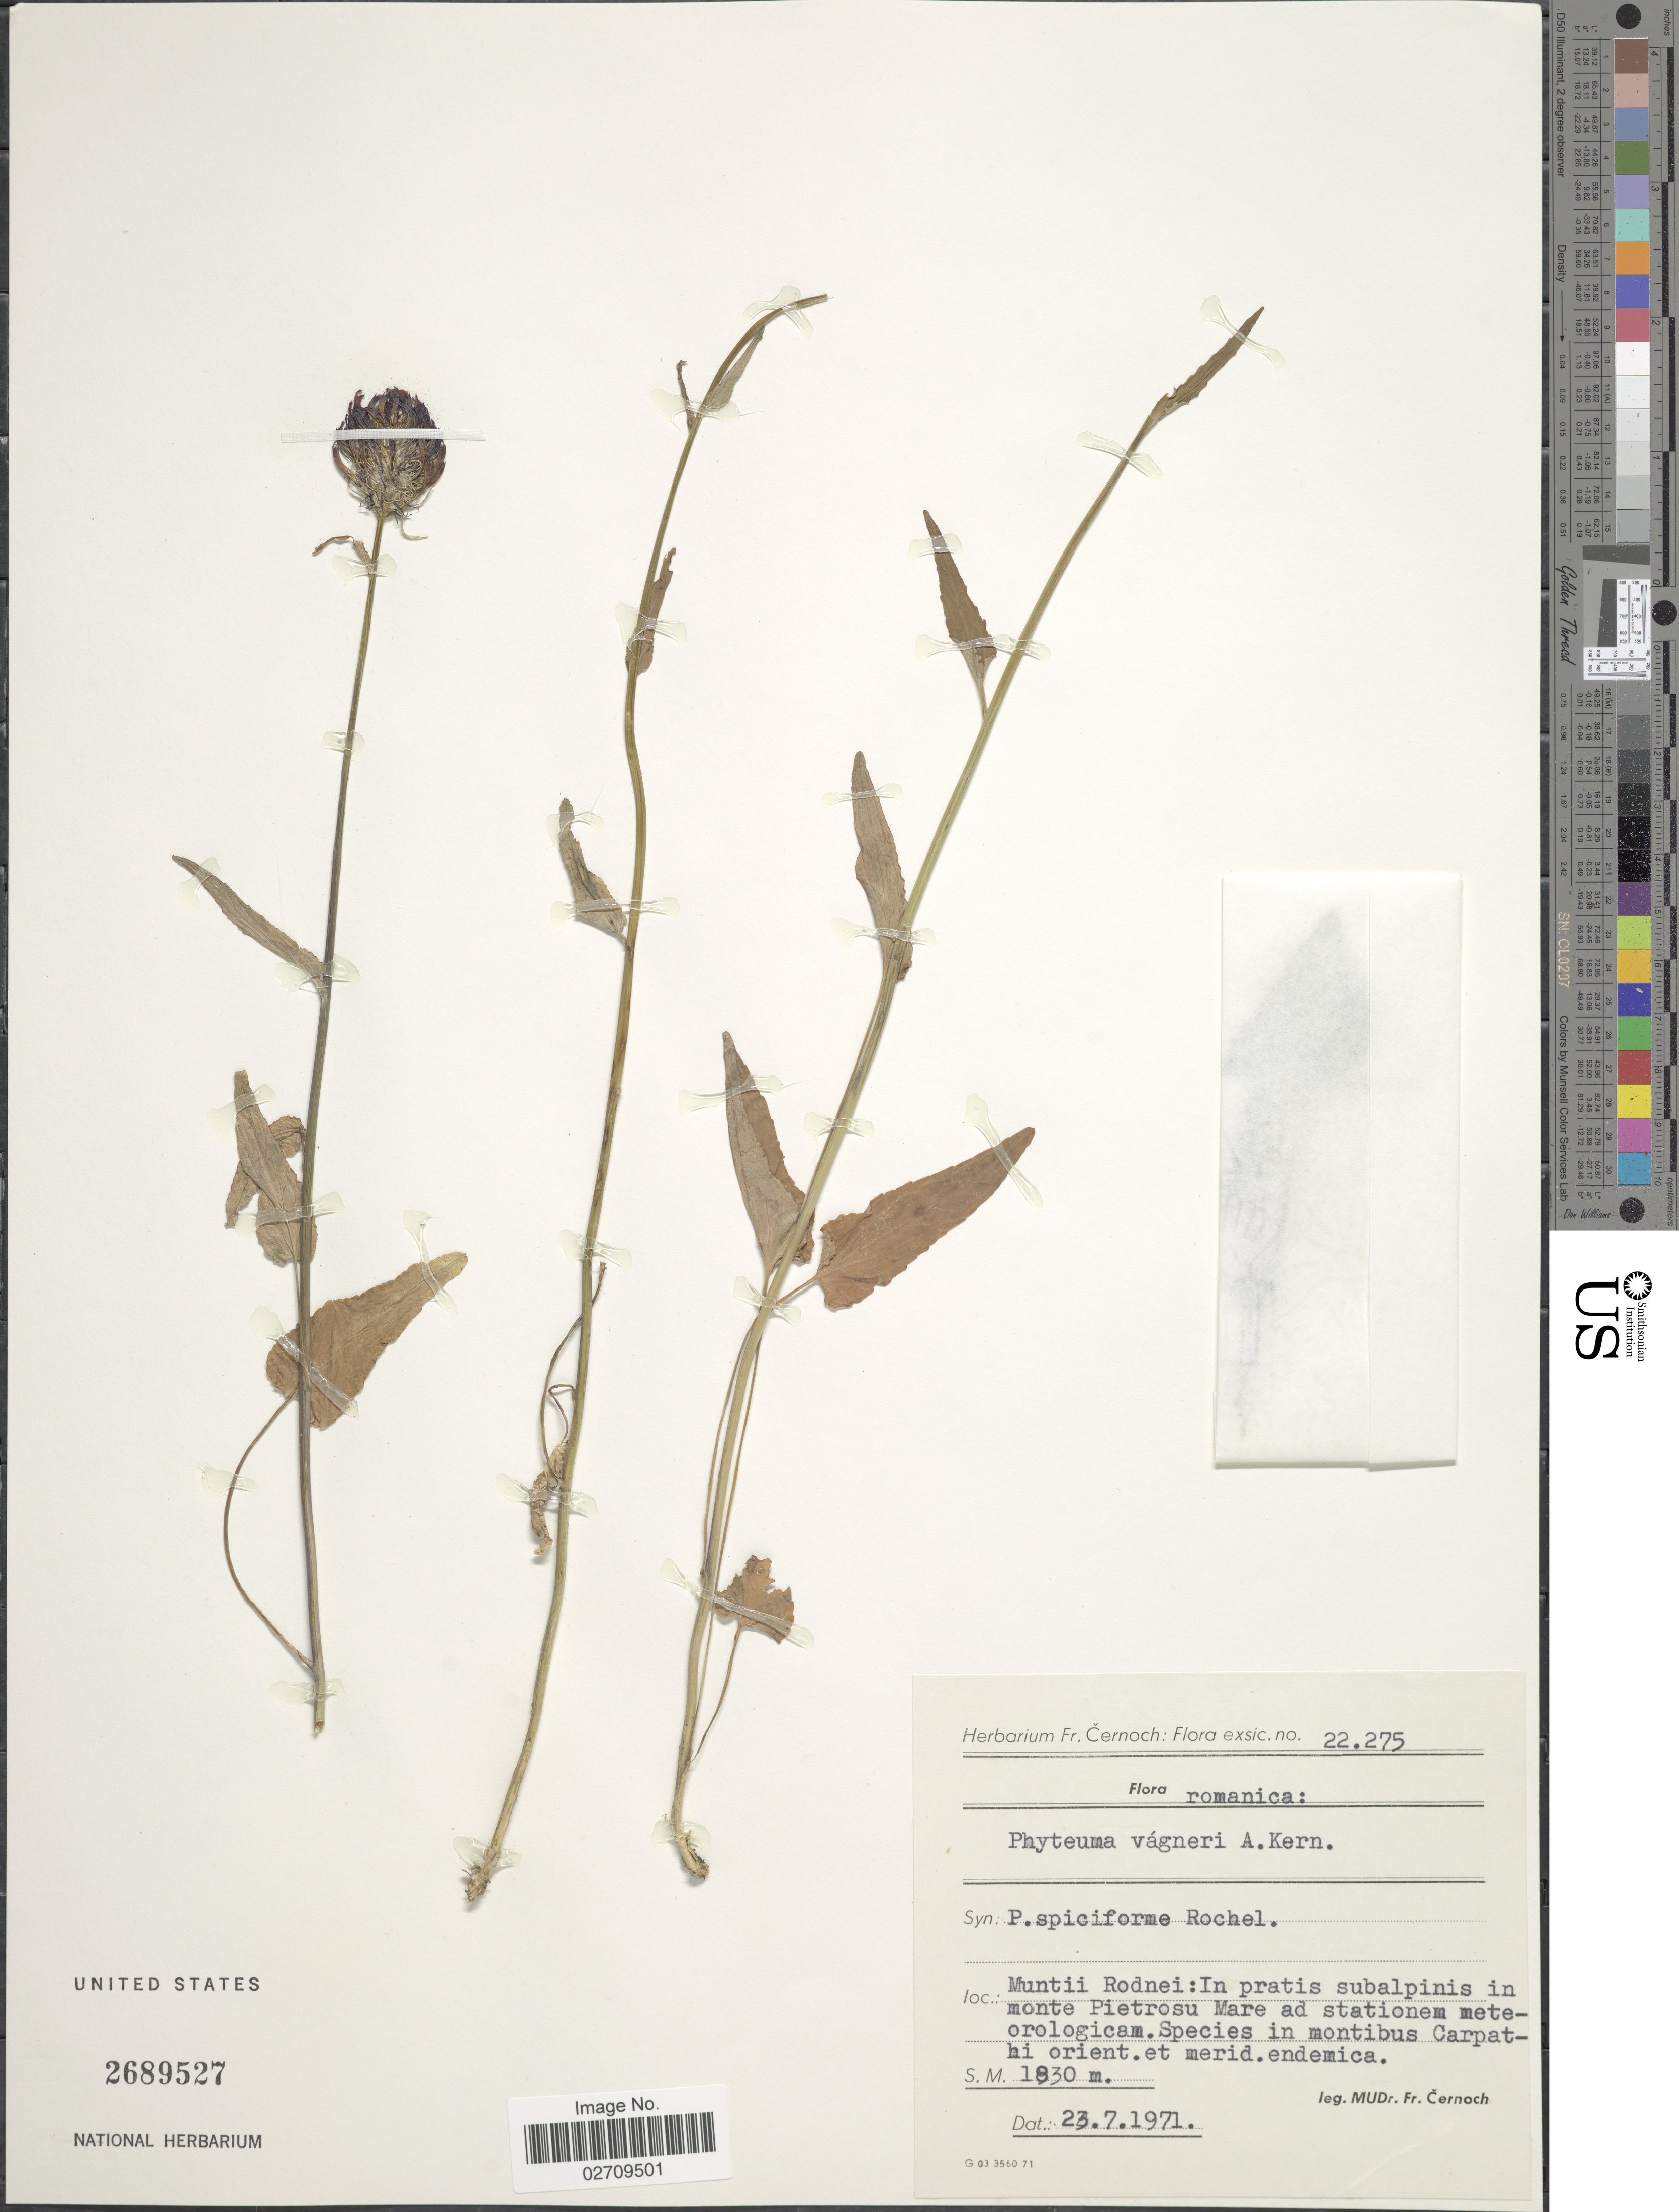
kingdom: Plantae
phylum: Tracheophyta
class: Magnoliopsida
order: Asterales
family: Campanulaceae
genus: Phyteuma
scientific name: Phyteuma vagneri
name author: A. Kern.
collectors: Černoch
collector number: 22275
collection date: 1971-07-23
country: Romania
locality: Romanica: Muntii Rodnei: In pratis subalpinis in monte Pietrosu Mare ad stationem meteorolgicam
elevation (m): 1830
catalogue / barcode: US 2689527